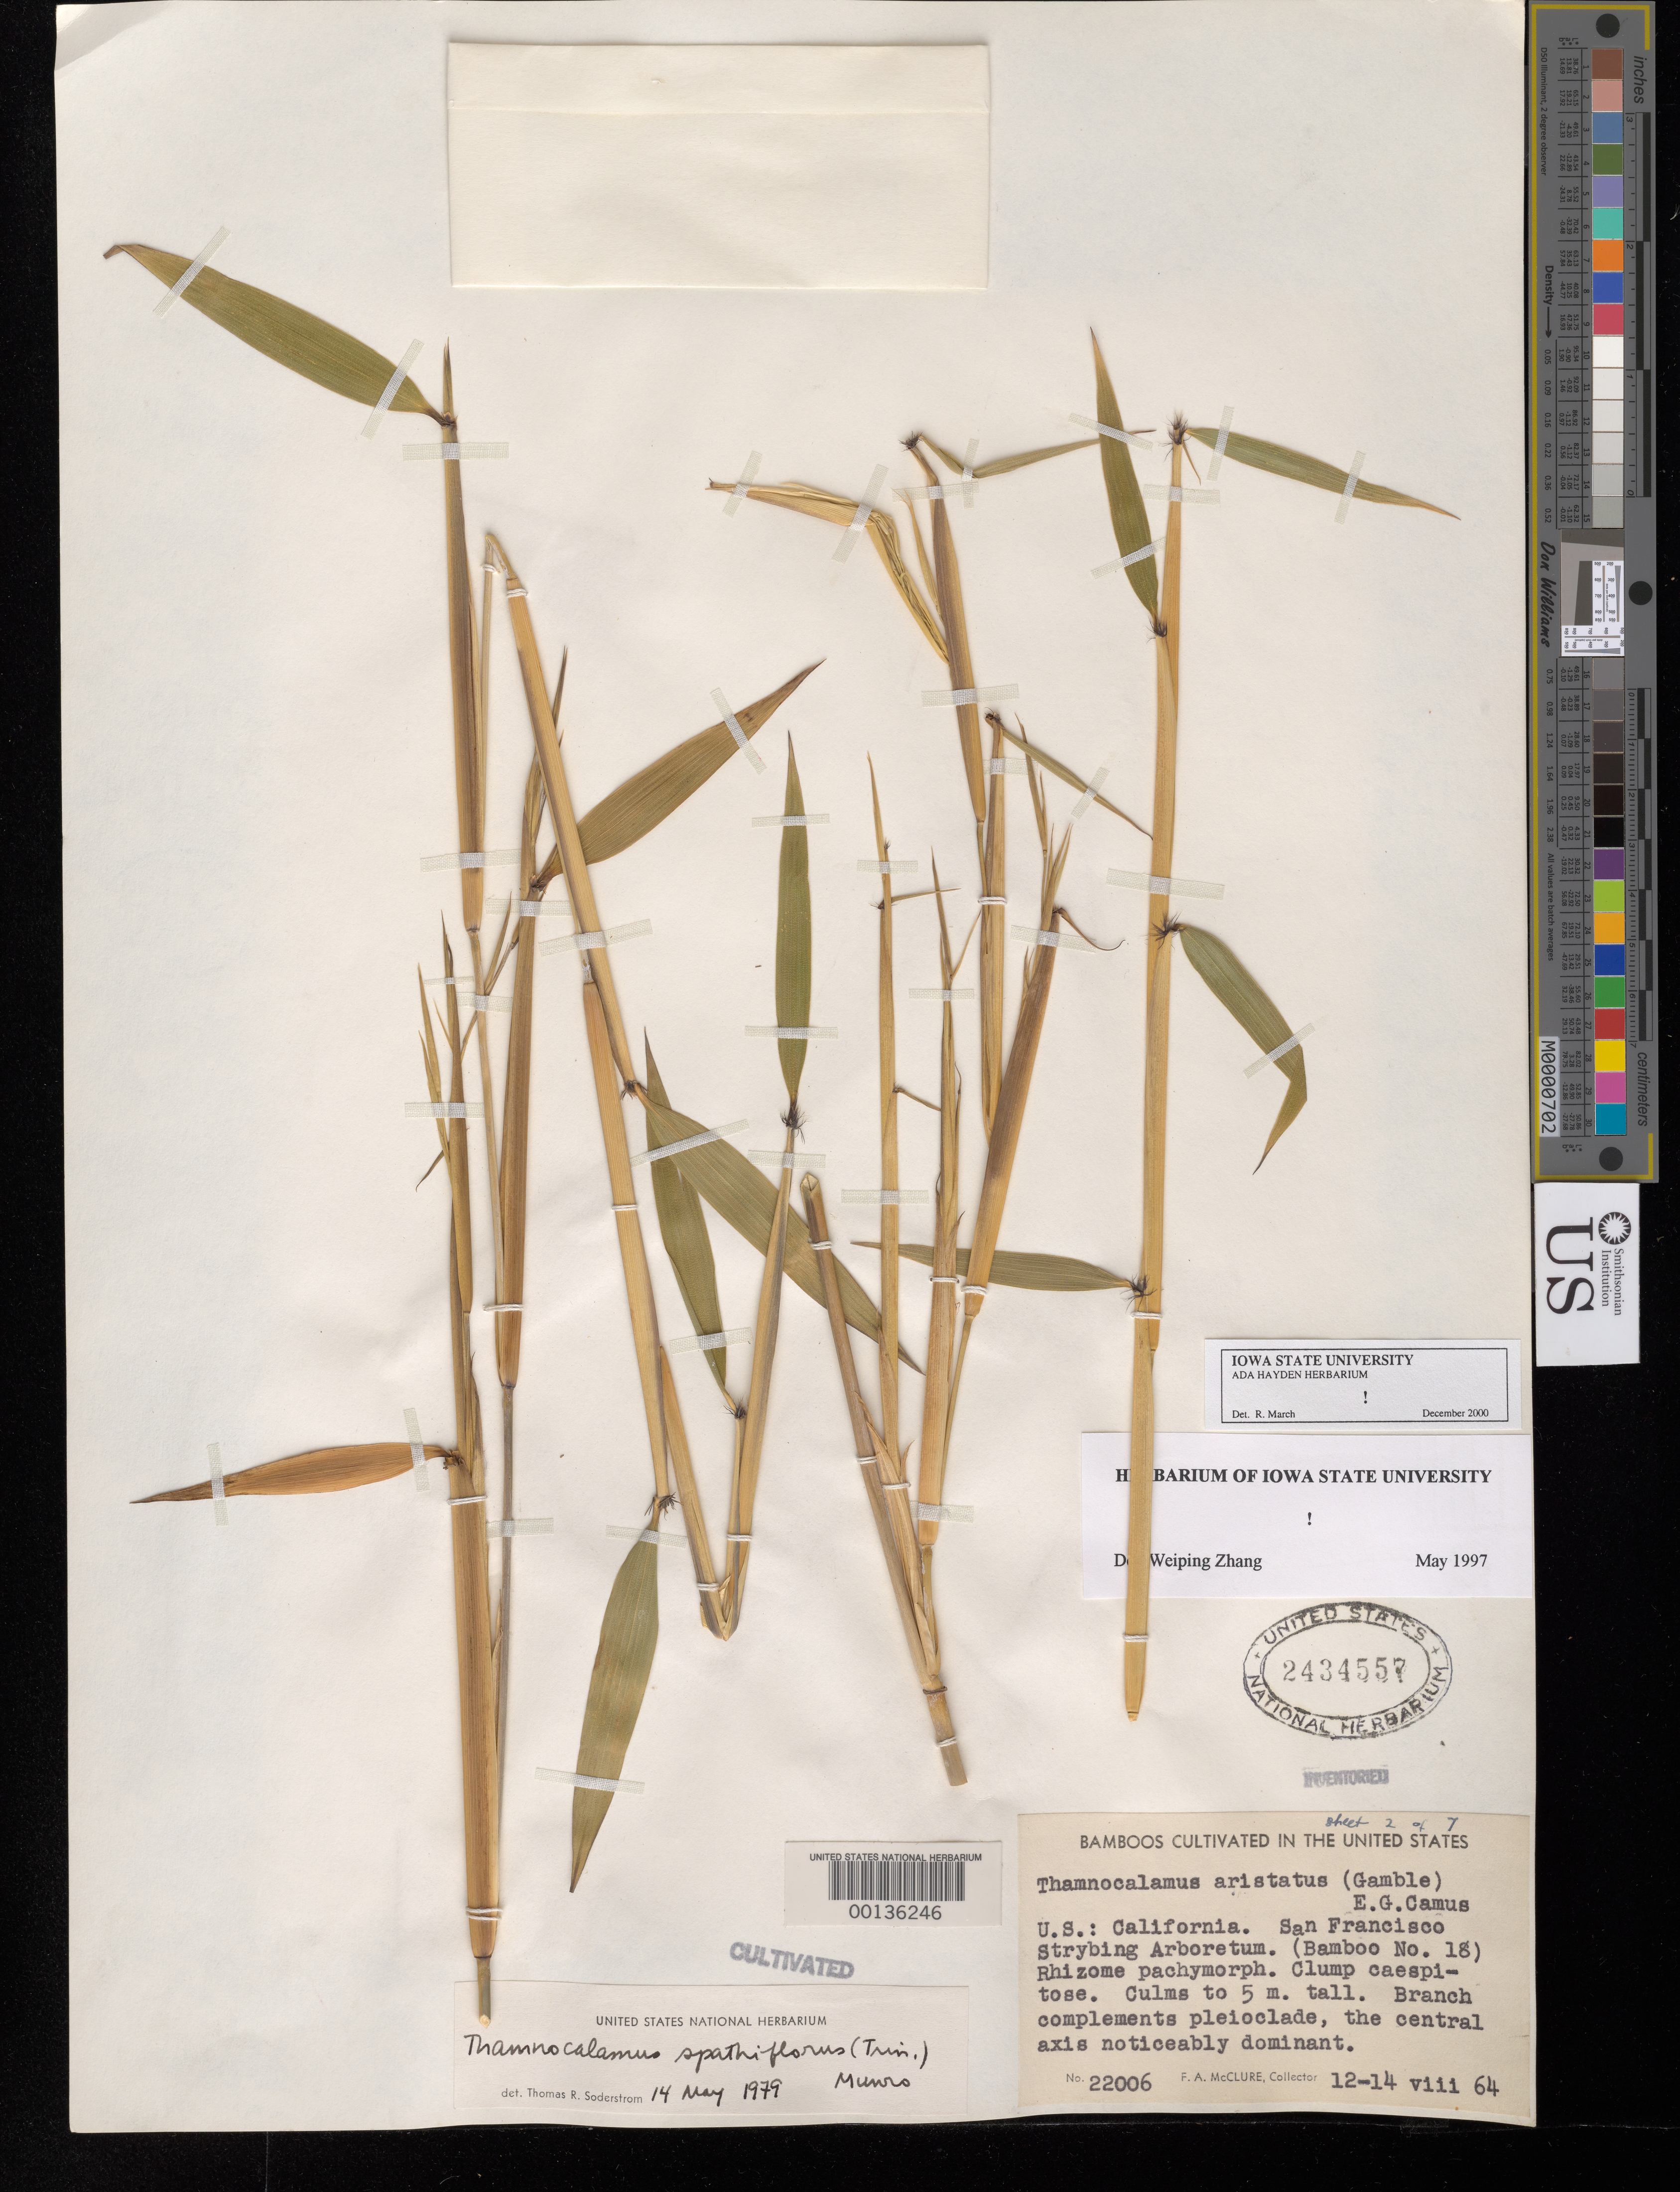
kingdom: Plantae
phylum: Tracheophyta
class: Liliopsida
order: Poales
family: Poaceae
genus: Thamnocalamus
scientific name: Thamnocalamus spathiflorus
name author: (Trin.) Munro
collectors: F. A. McClure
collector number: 22006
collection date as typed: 12 Aug 1964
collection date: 1964-08-12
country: United States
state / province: California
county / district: San Francisco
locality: San francisco, strybing arboretum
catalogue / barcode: US 2434557